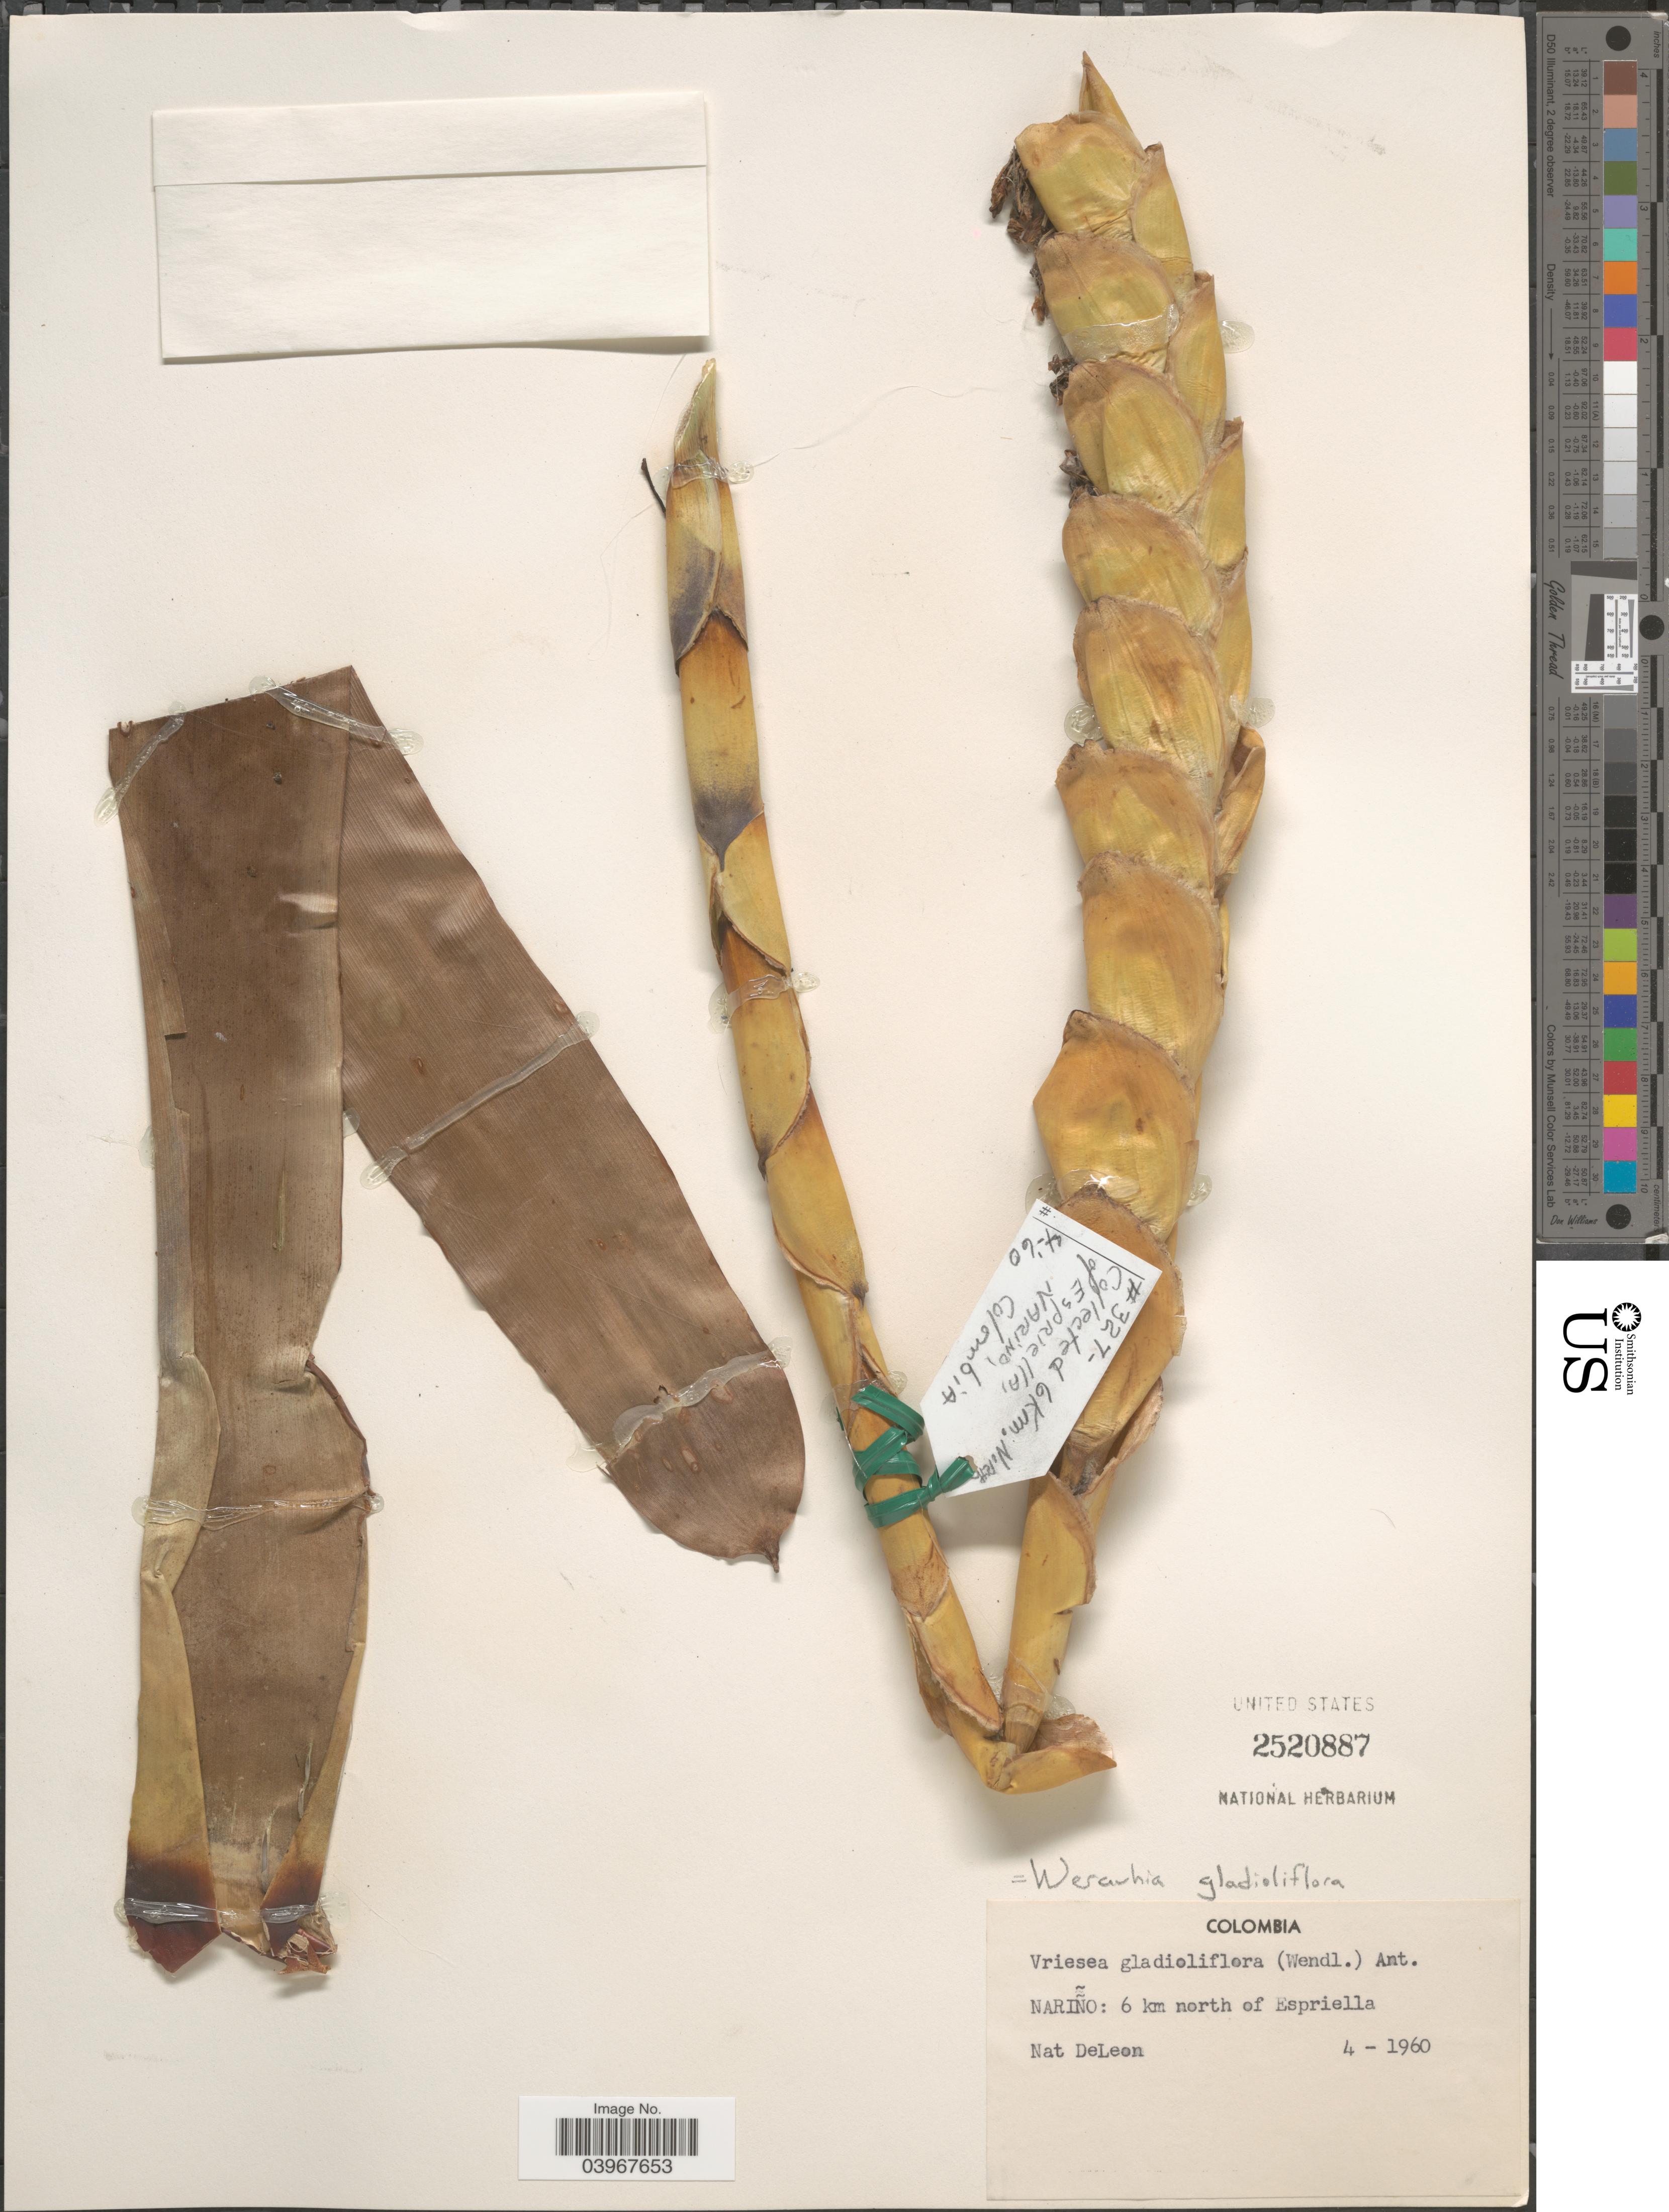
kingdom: Plantae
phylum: Tracheophyta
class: Liliopsida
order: Poales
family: Bromeliaceae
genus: Werauhia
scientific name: Werauhia gladioliflora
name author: (H. Wendl.) J.R. Grant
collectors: N. J. DeLeon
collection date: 1960-04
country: Colombia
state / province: Nariño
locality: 6 km north of Espriella.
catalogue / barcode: US 2520887